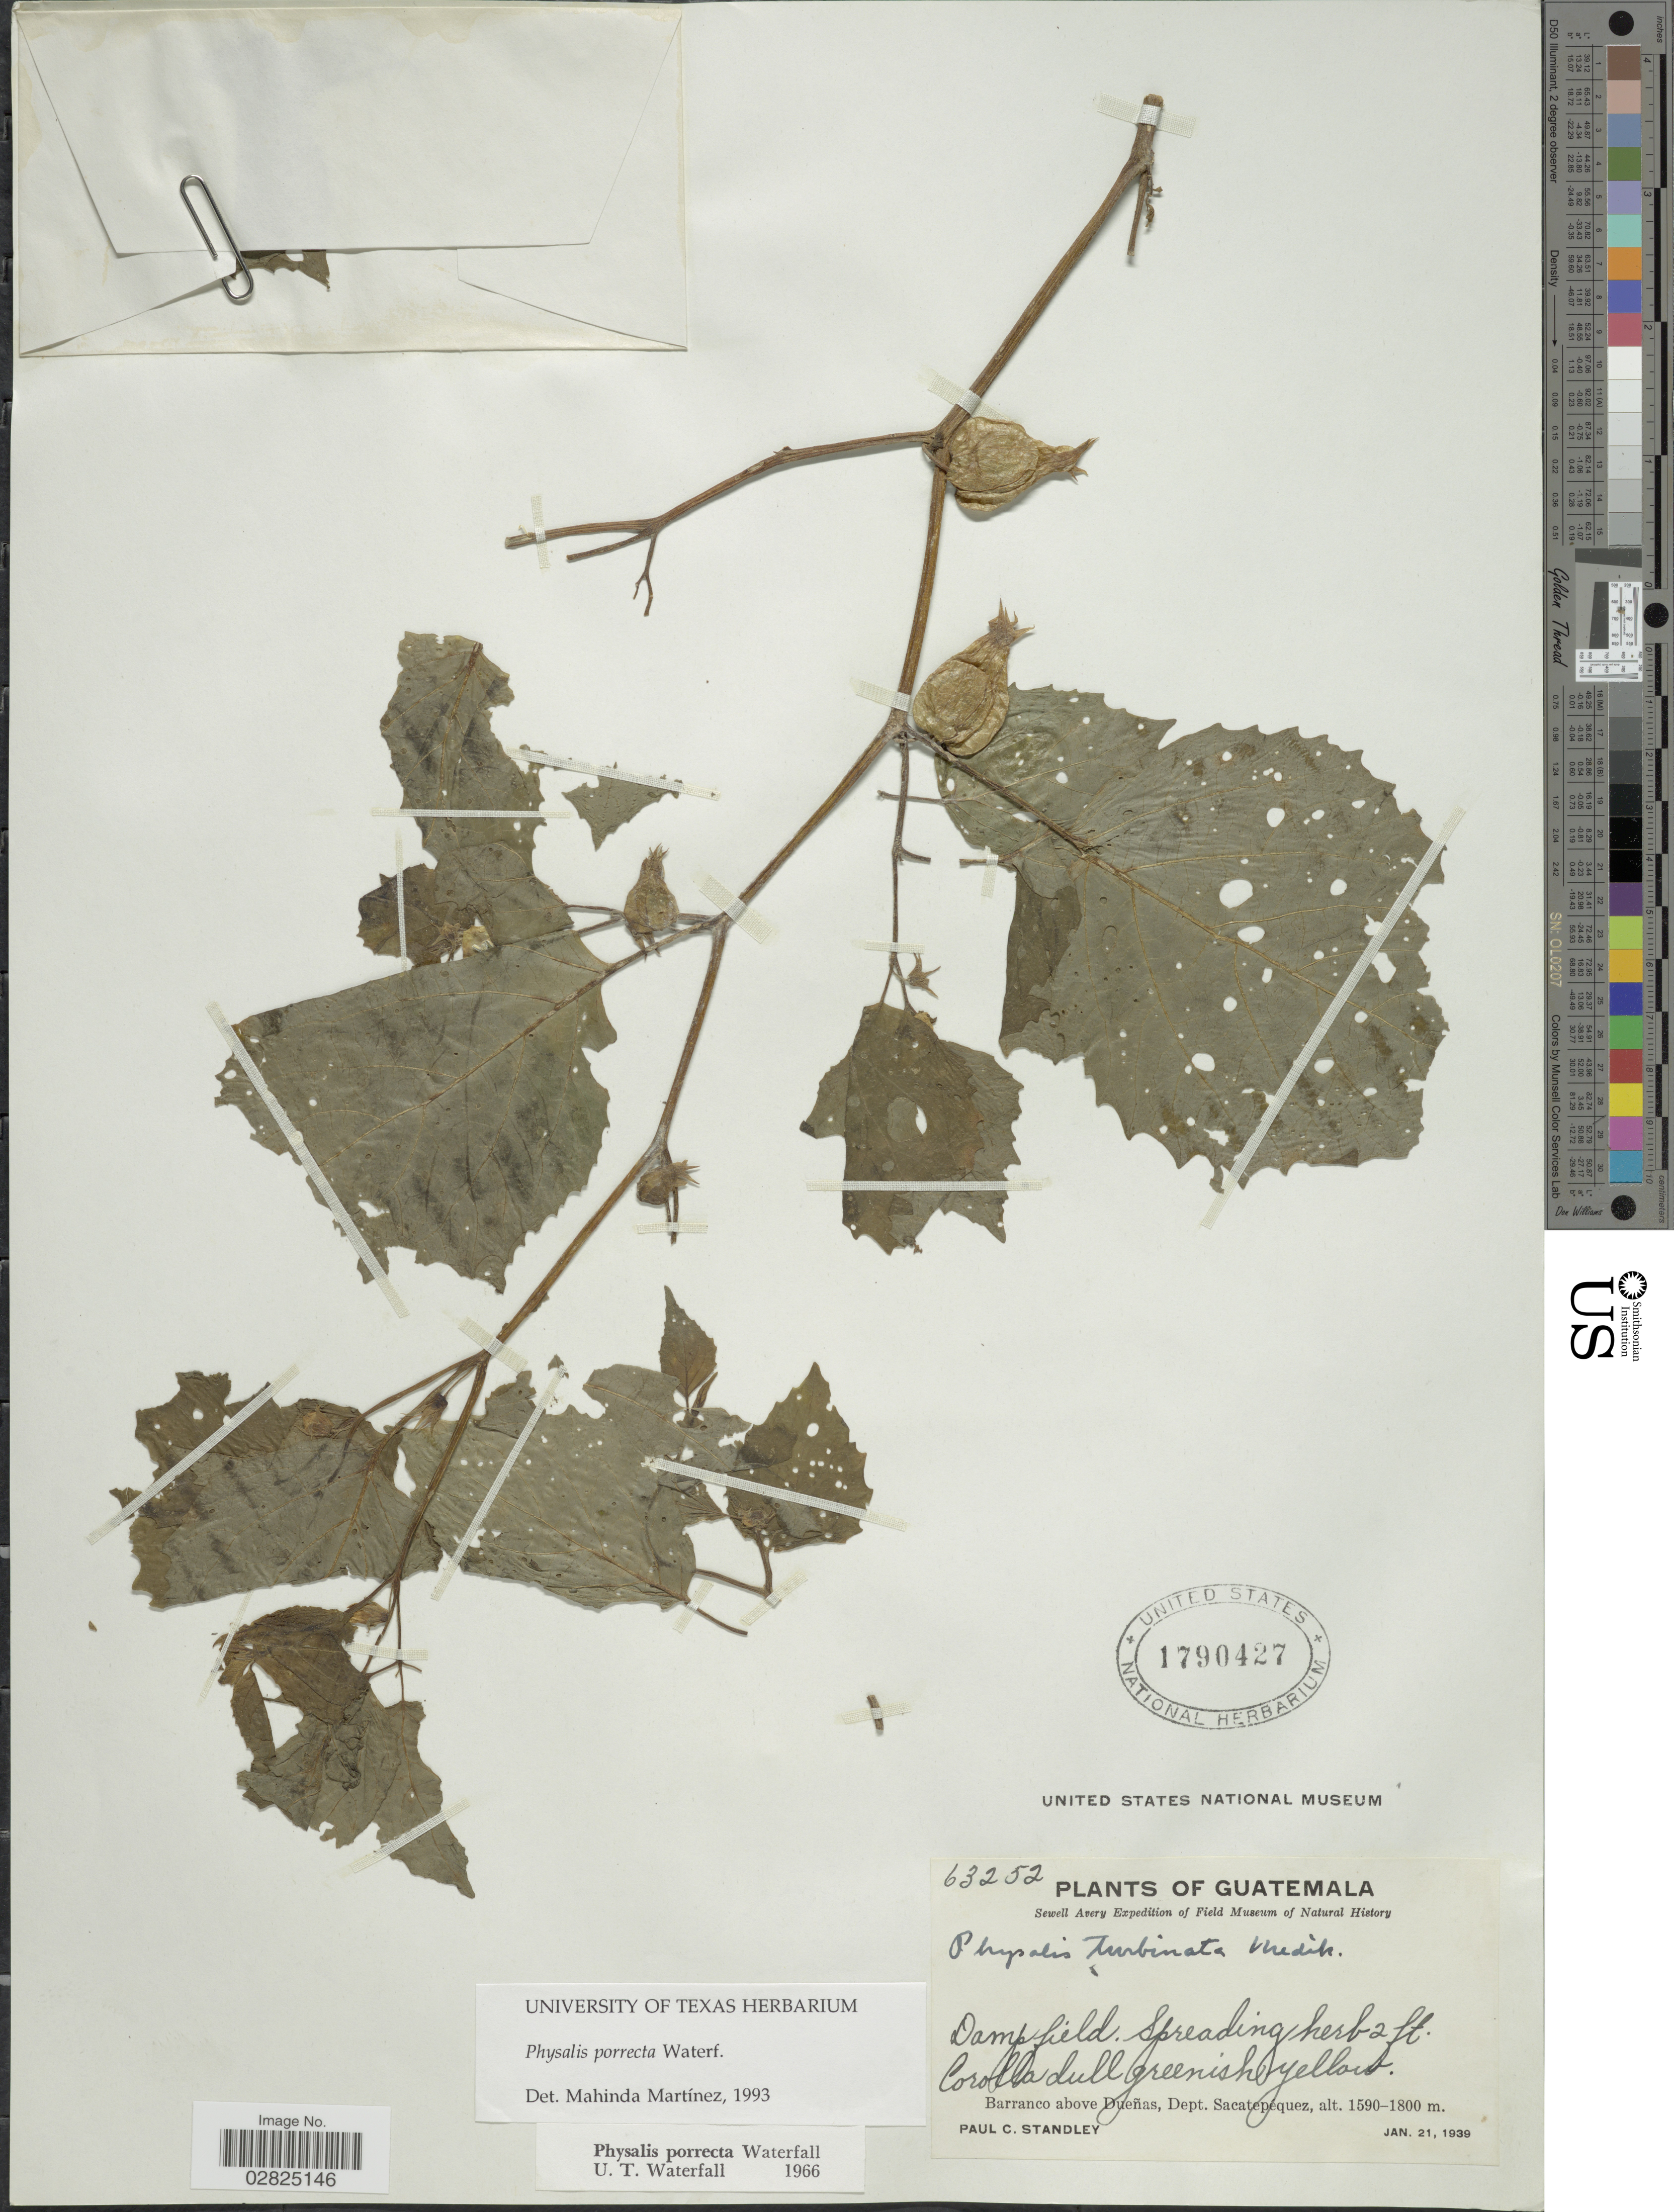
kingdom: Plantae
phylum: Tracheophyta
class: Magnoliopsida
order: Solanales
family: Solanaceae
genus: Physalis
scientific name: Physalis porrecta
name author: Waterf.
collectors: P. C. Standley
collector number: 63252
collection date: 1939-01-21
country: Guatemala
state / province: Sacatepéquez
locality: Barranco above Dueñas, Dept. Sacatepéquez.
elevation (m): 1590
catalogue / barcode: US 1790427